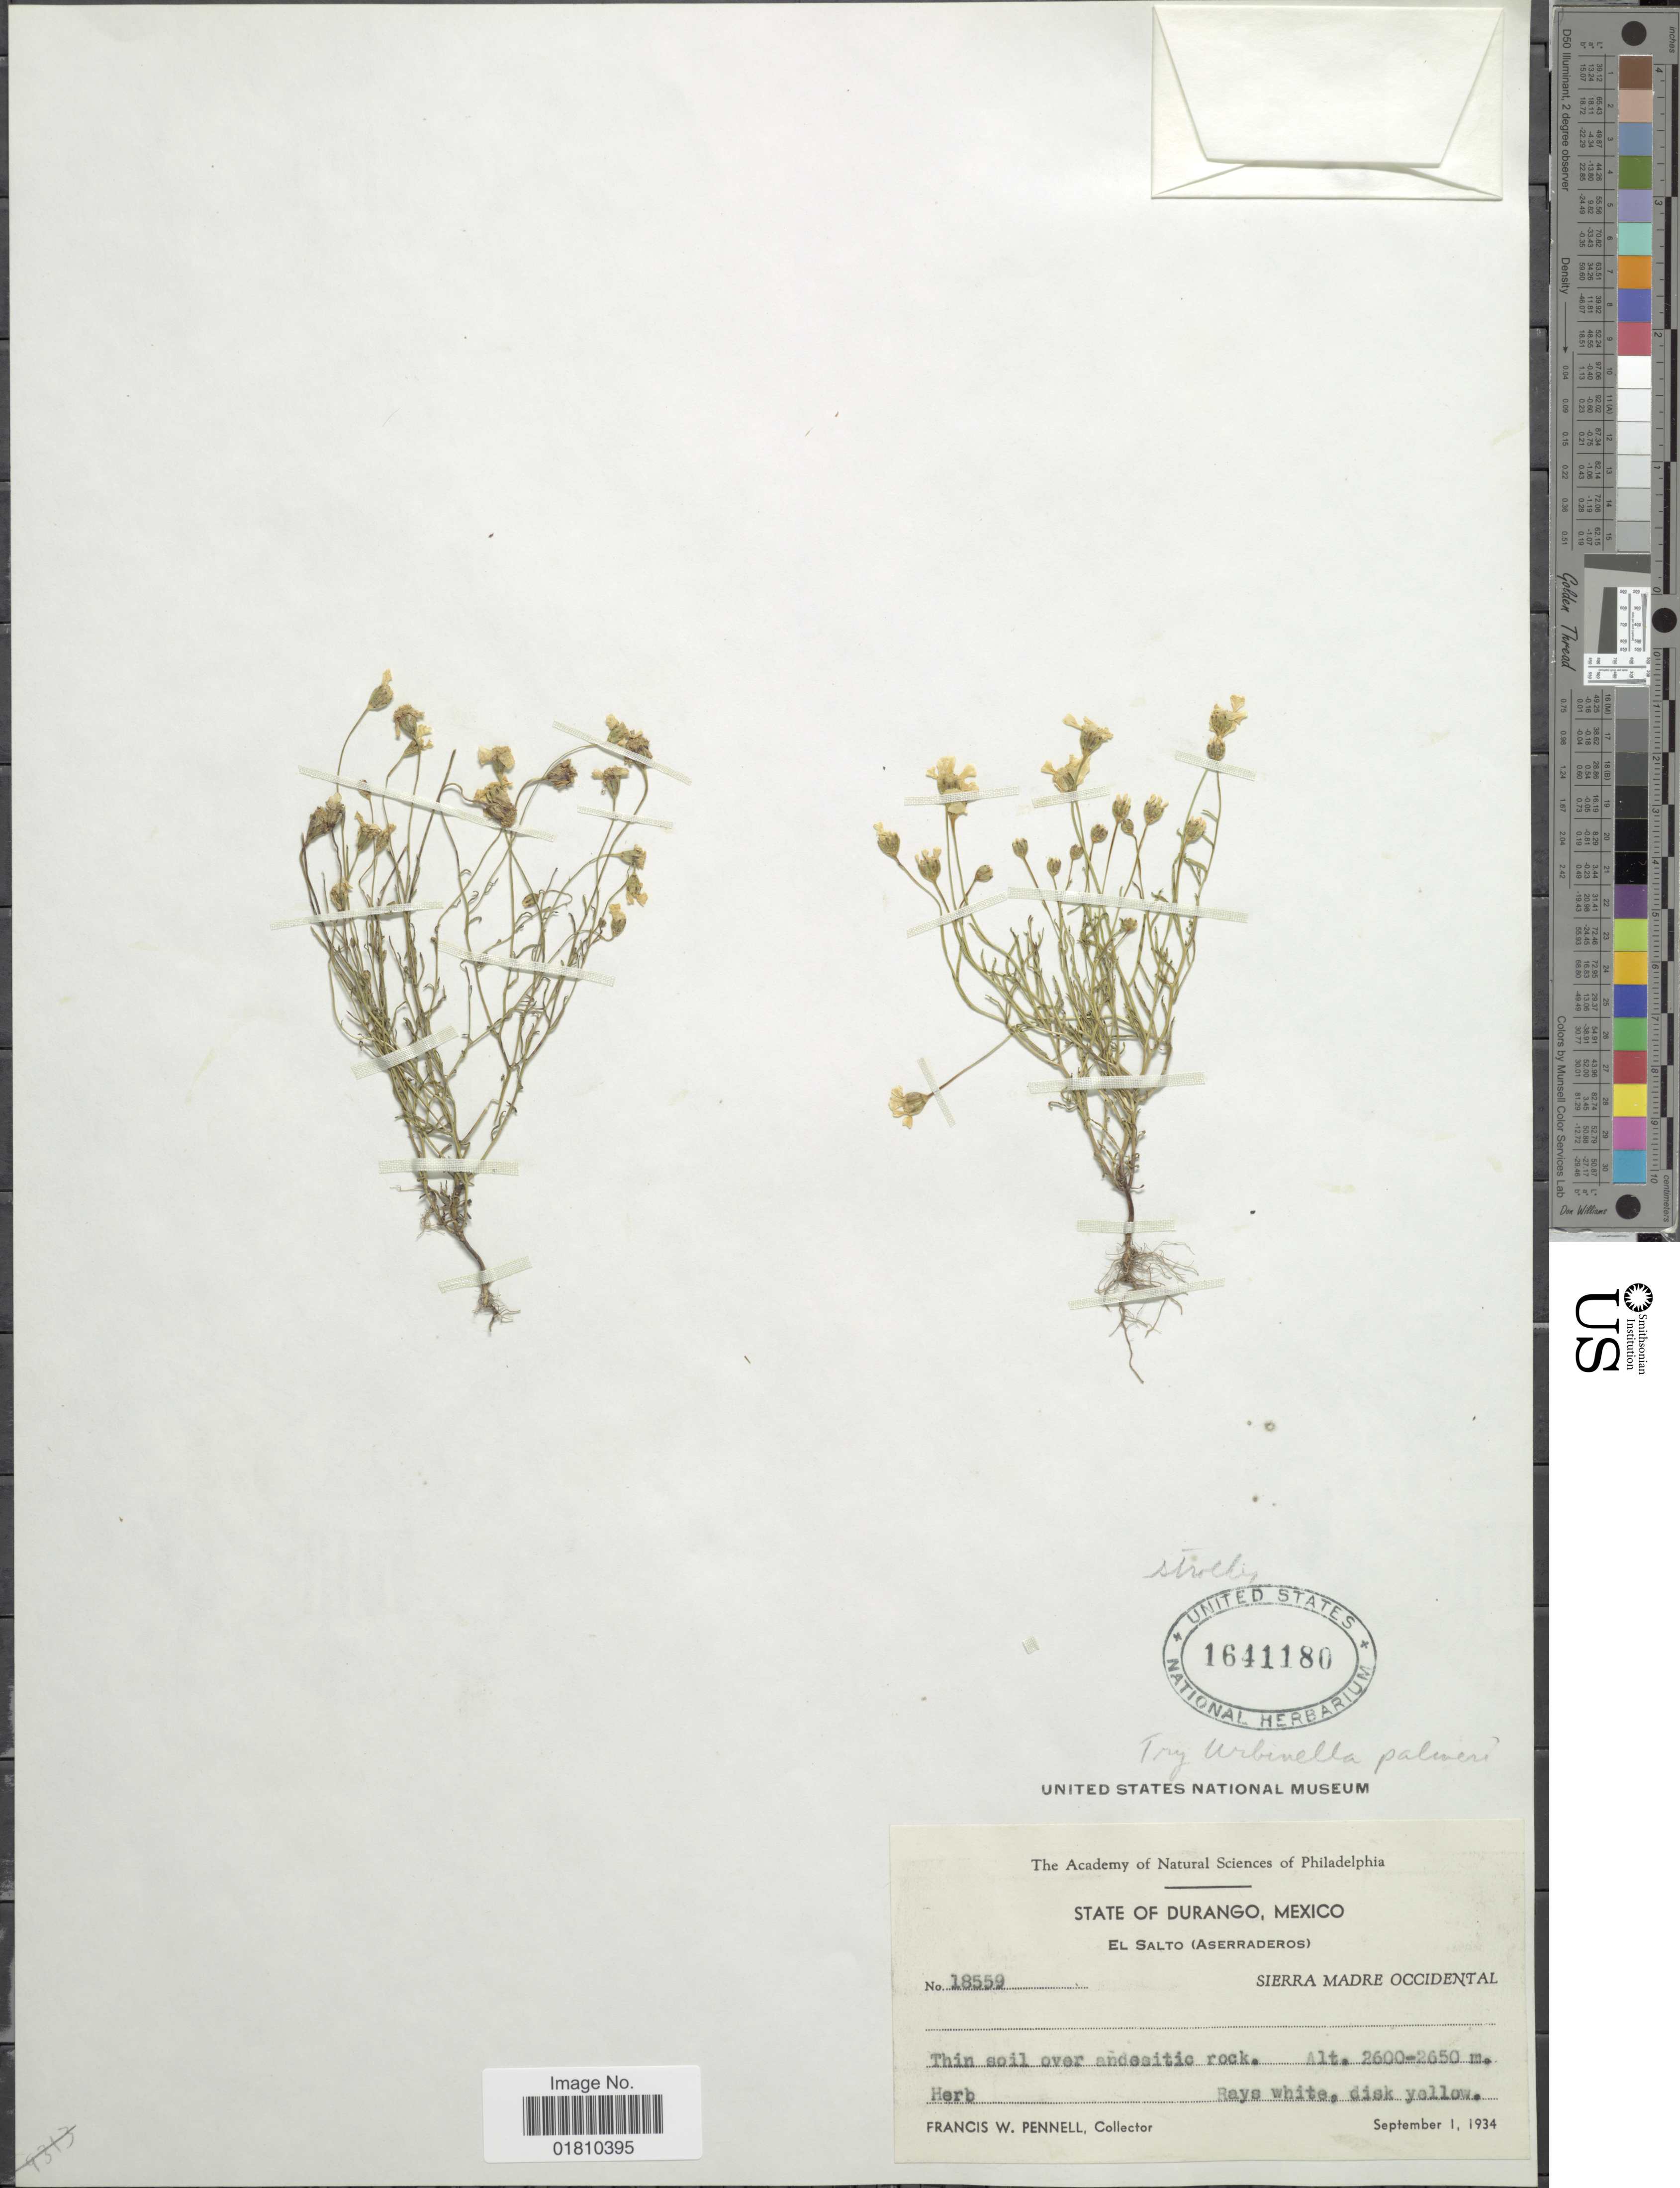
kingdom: Plantae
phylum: Tracheophyta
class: Magnoliopsida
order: Asterales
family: Asteraceae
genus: Urbinella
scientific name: Urbinella palmeri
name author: Greenm.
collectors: F. W. Pennell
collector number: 18559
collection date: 1934-09-01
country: Mexico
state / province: Durango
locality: El Salto (Aserraderos) Sierra Madre Occidental, thin soil over andesitic rock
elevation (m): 2600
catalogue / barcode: US 1641180